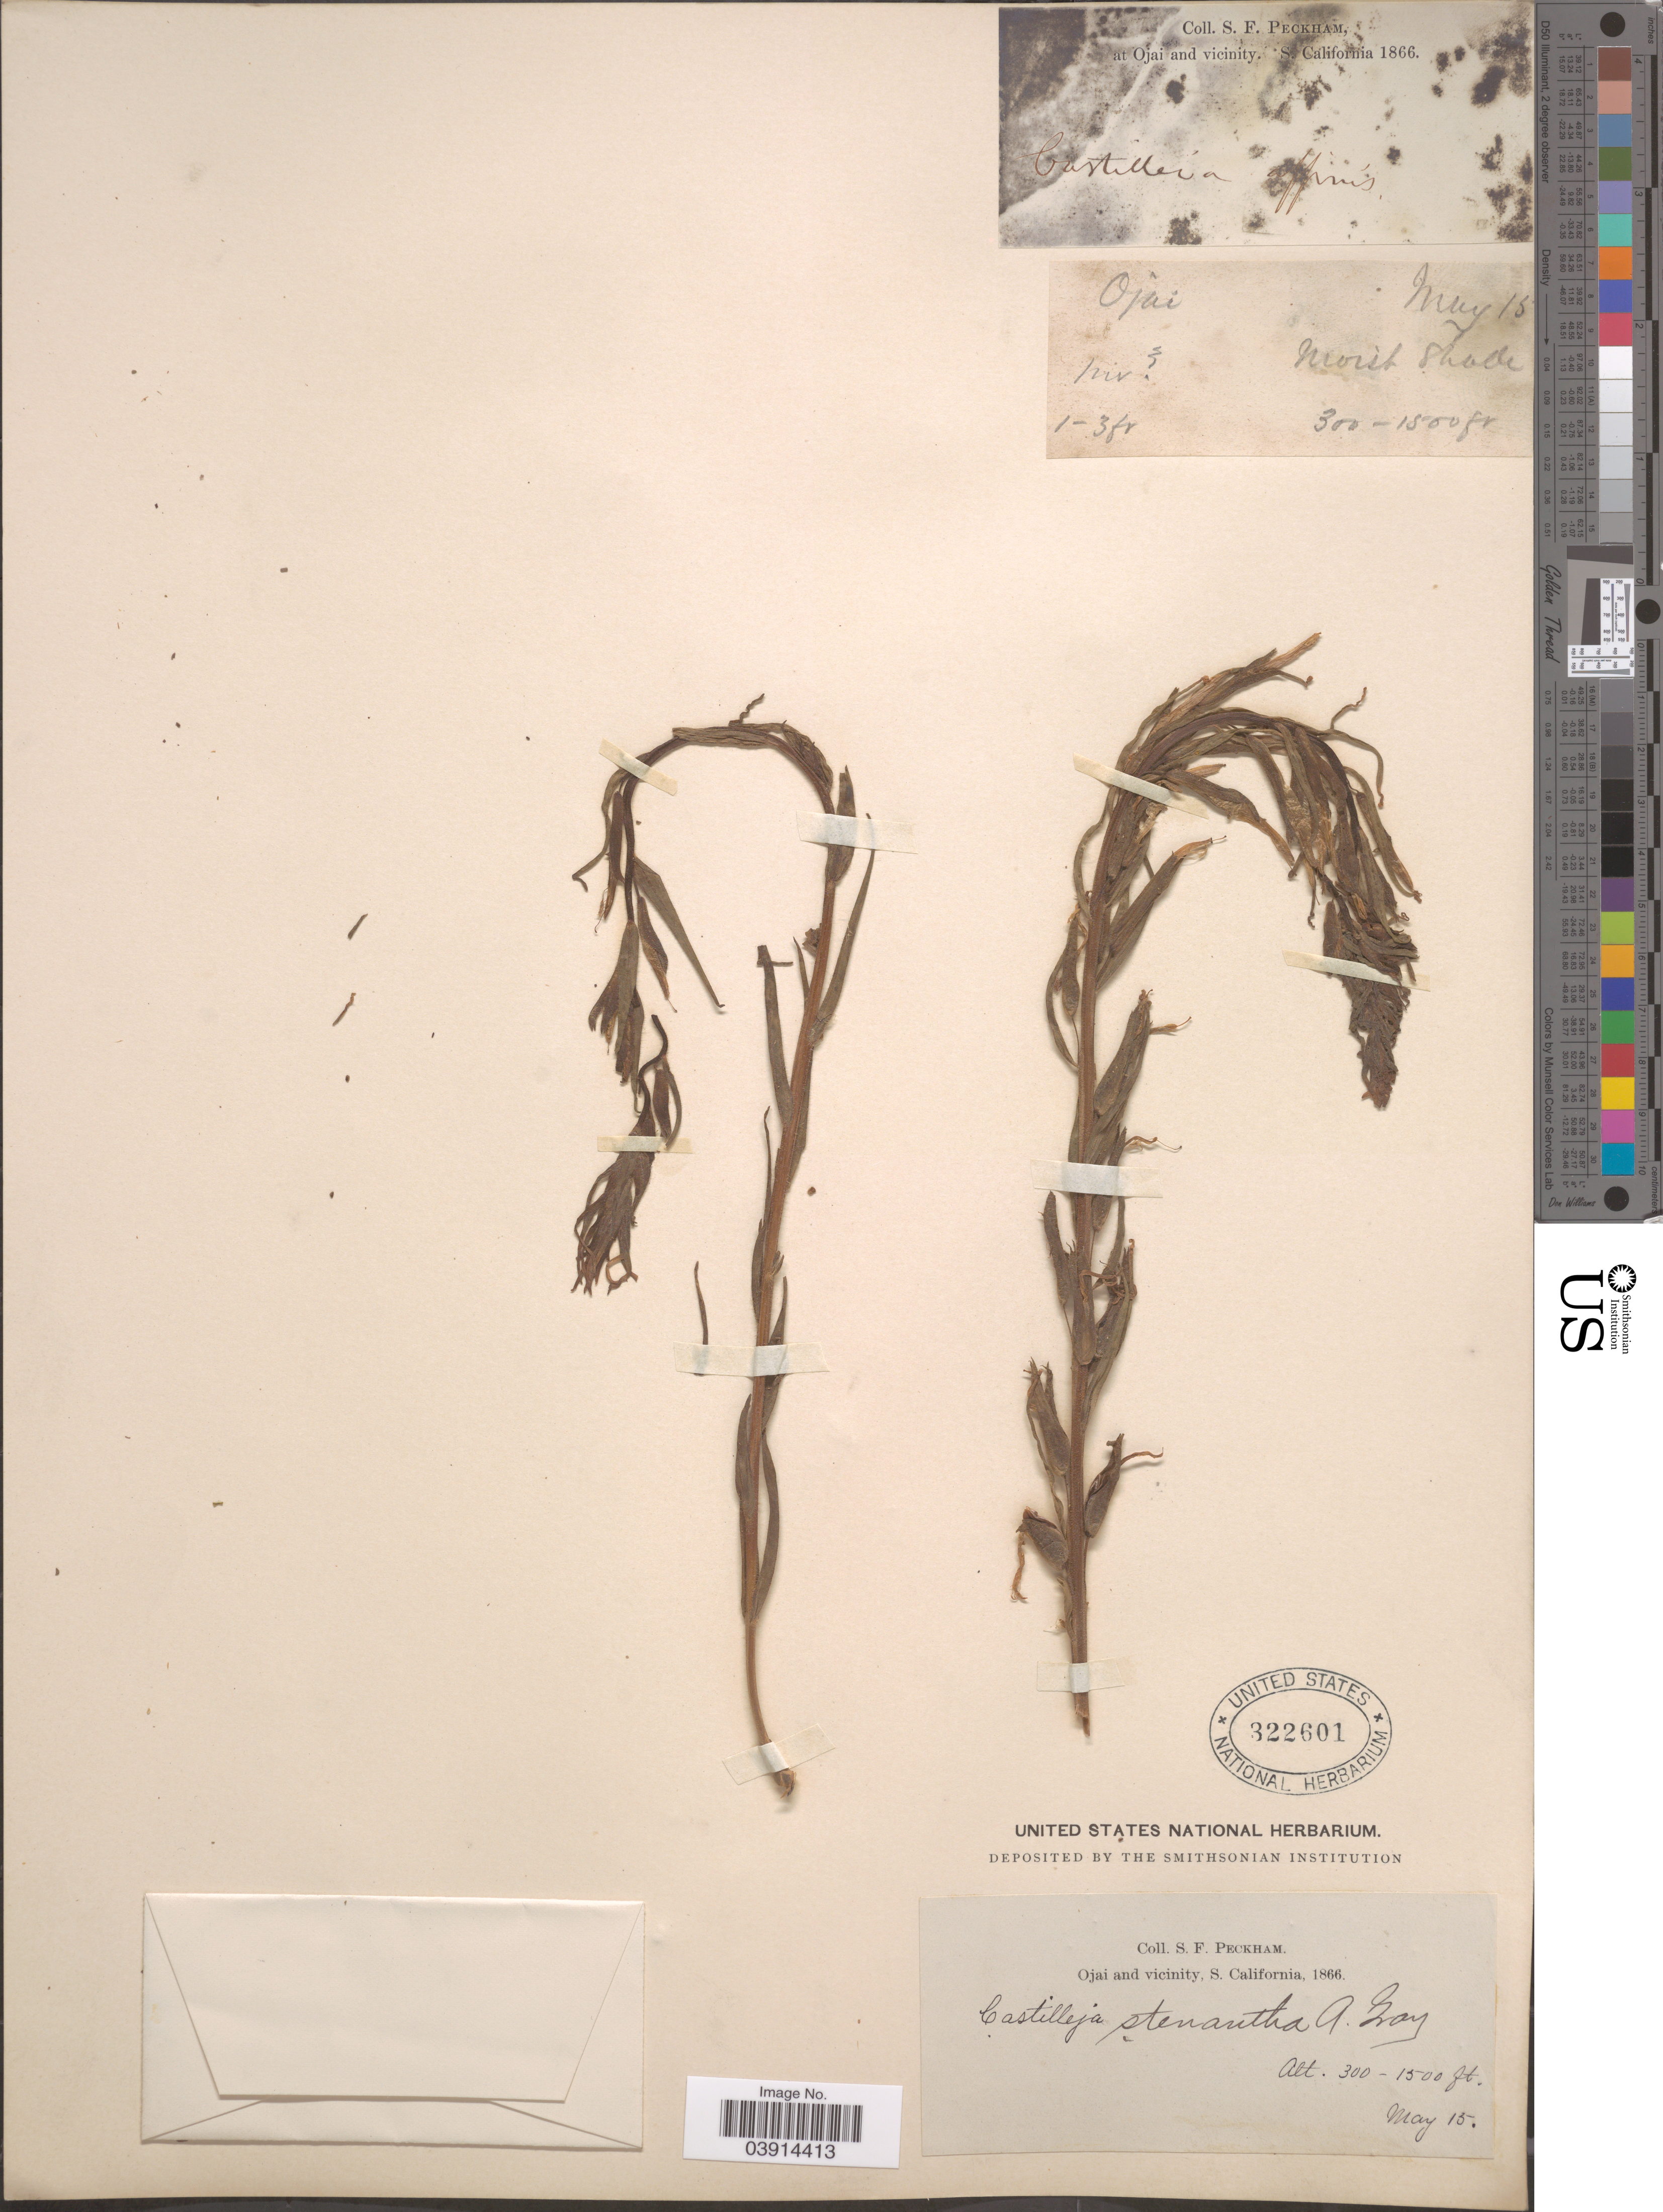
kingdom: Plantae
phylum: Tracheophyta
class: Magnoliopsida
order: Lamiales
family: Orobanchaceae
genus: Castilleja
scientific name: Castilleja stenantha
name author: A. Gray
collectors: S. Peckham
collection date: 1866-05-15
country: United States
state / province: California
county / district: Ventura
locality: Ojai and vicinity, S. California.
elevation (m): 91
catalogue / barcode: US 322601